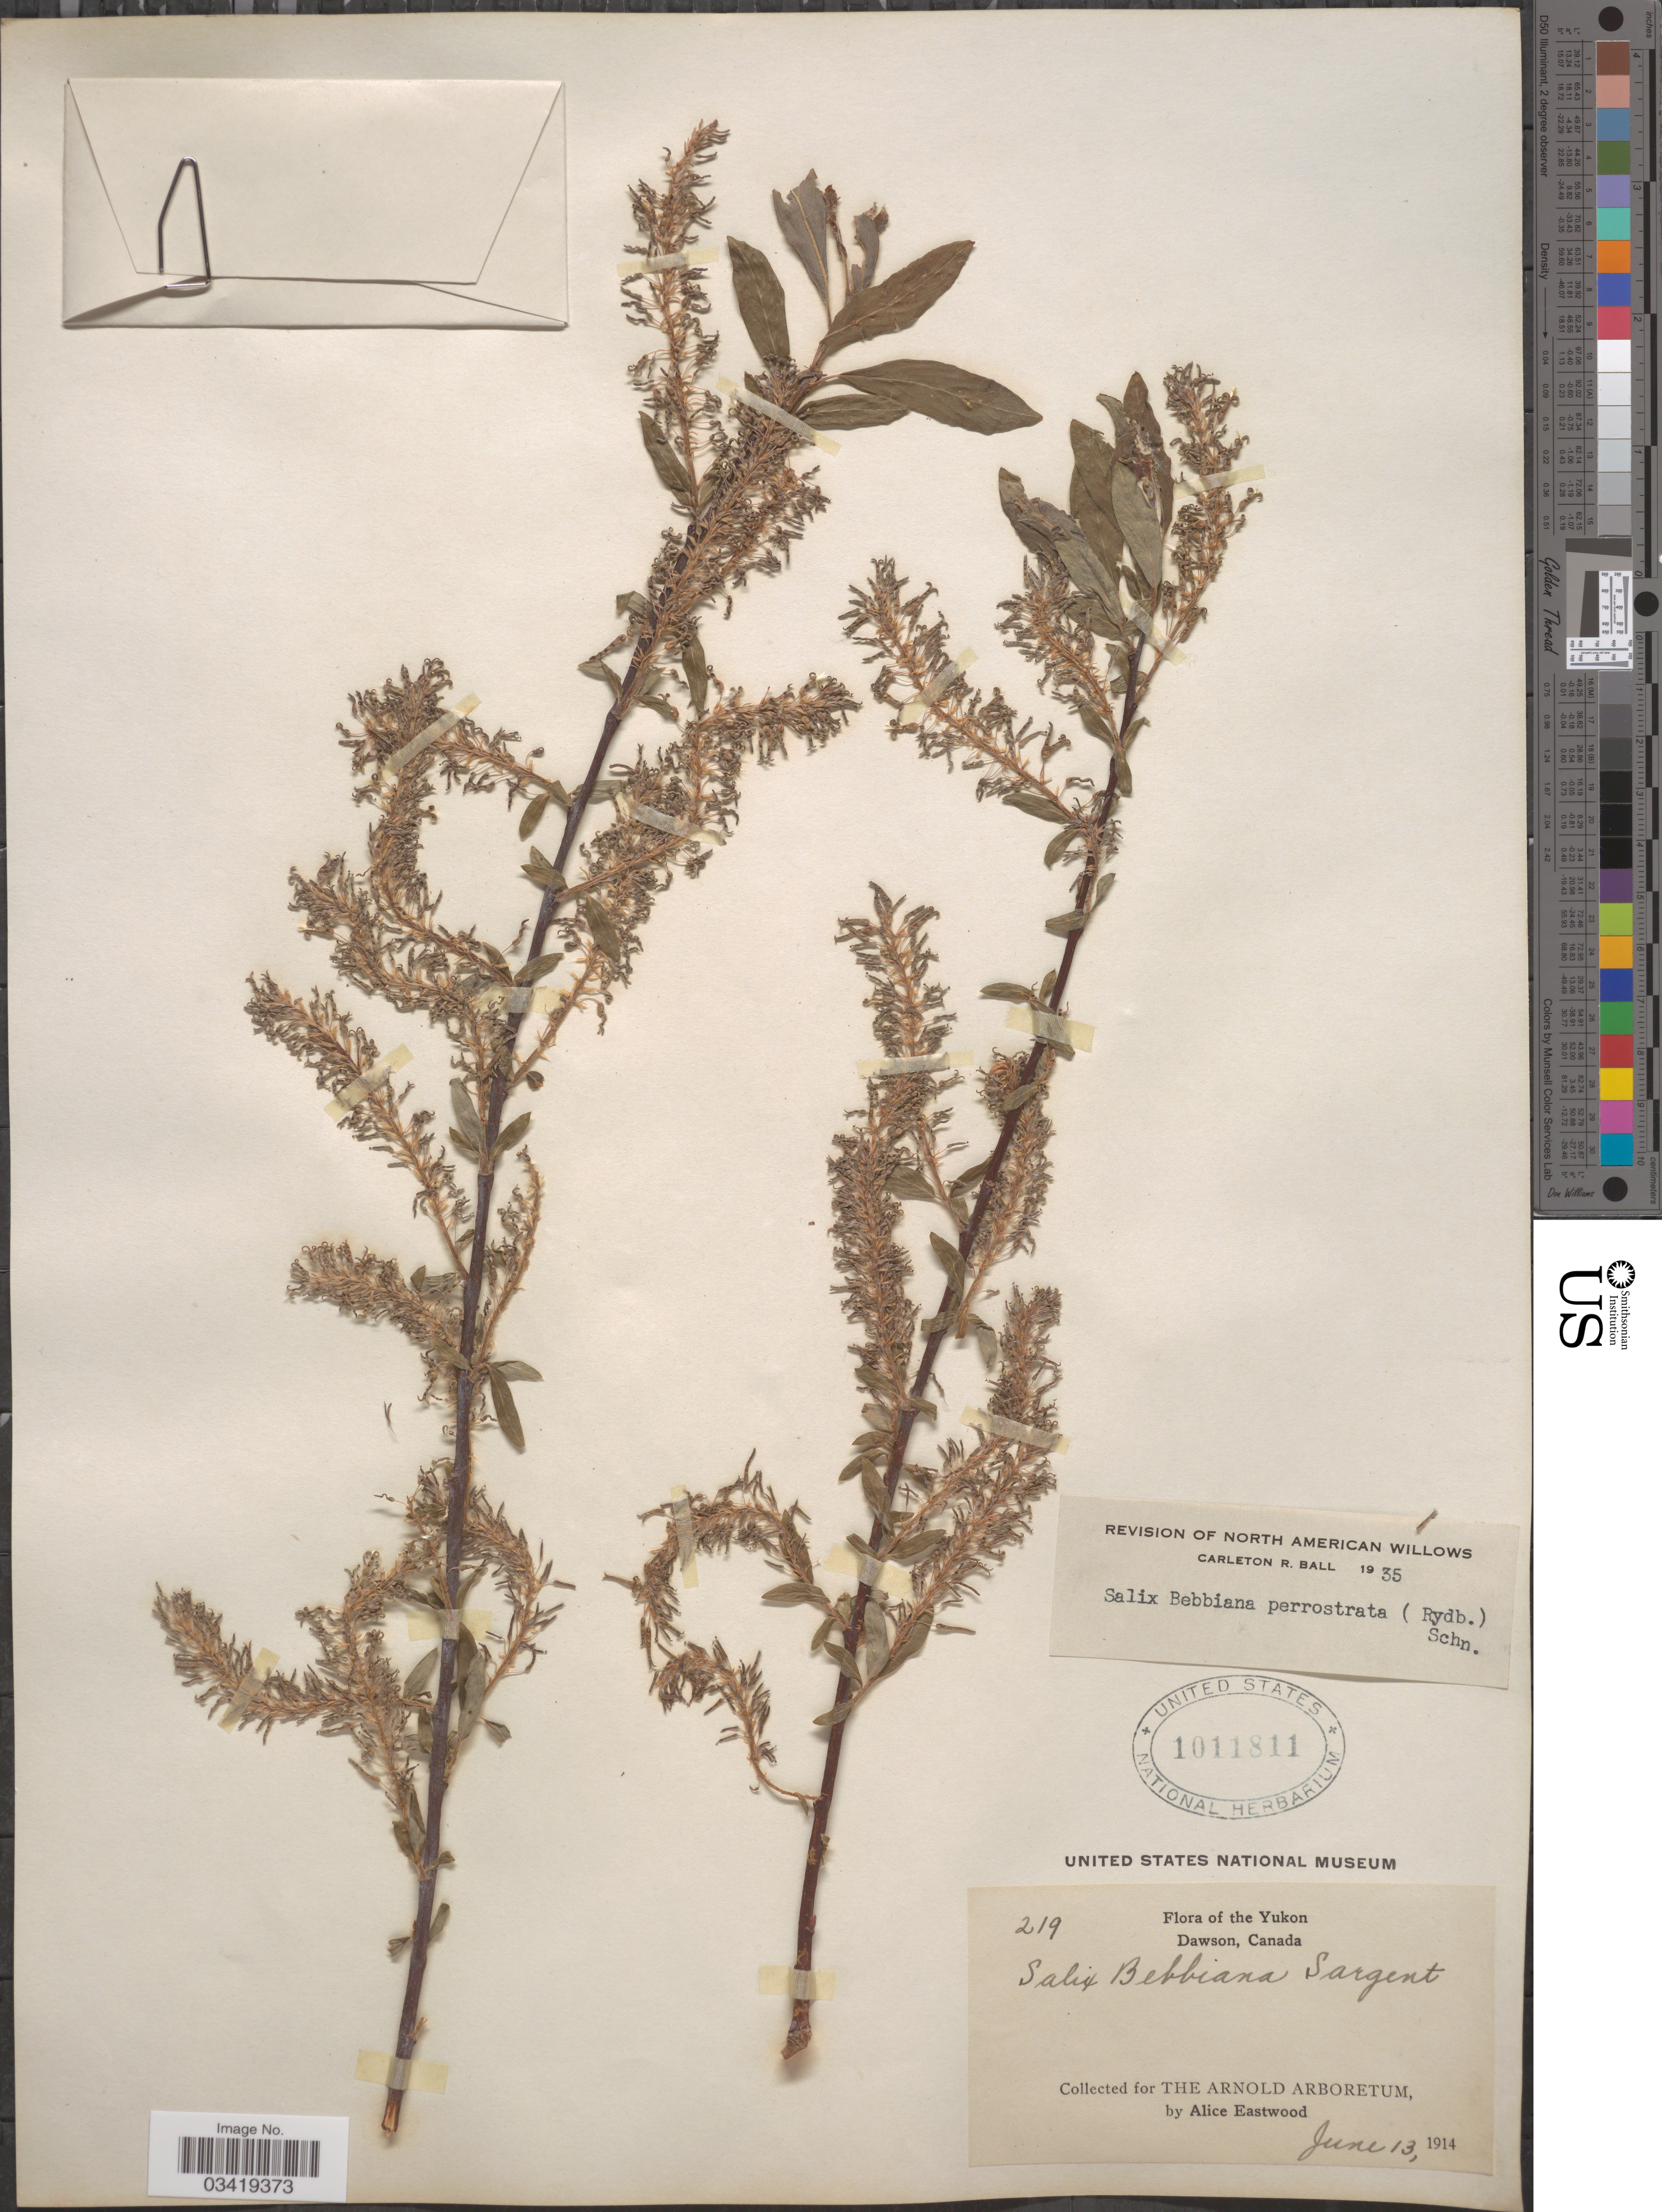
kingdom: Plantae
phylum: Tracheophyta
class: Magnoliopsida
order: Malpighiales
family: Salicaceae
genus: Salix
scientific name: Salix bebbiana var. perrostrata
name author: Sarg.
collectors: A. Eastwood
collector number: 219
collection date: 1914-06-13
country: Canada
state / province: Yukon Territory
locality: Yukon. Dawson.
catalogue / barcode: US 1011811